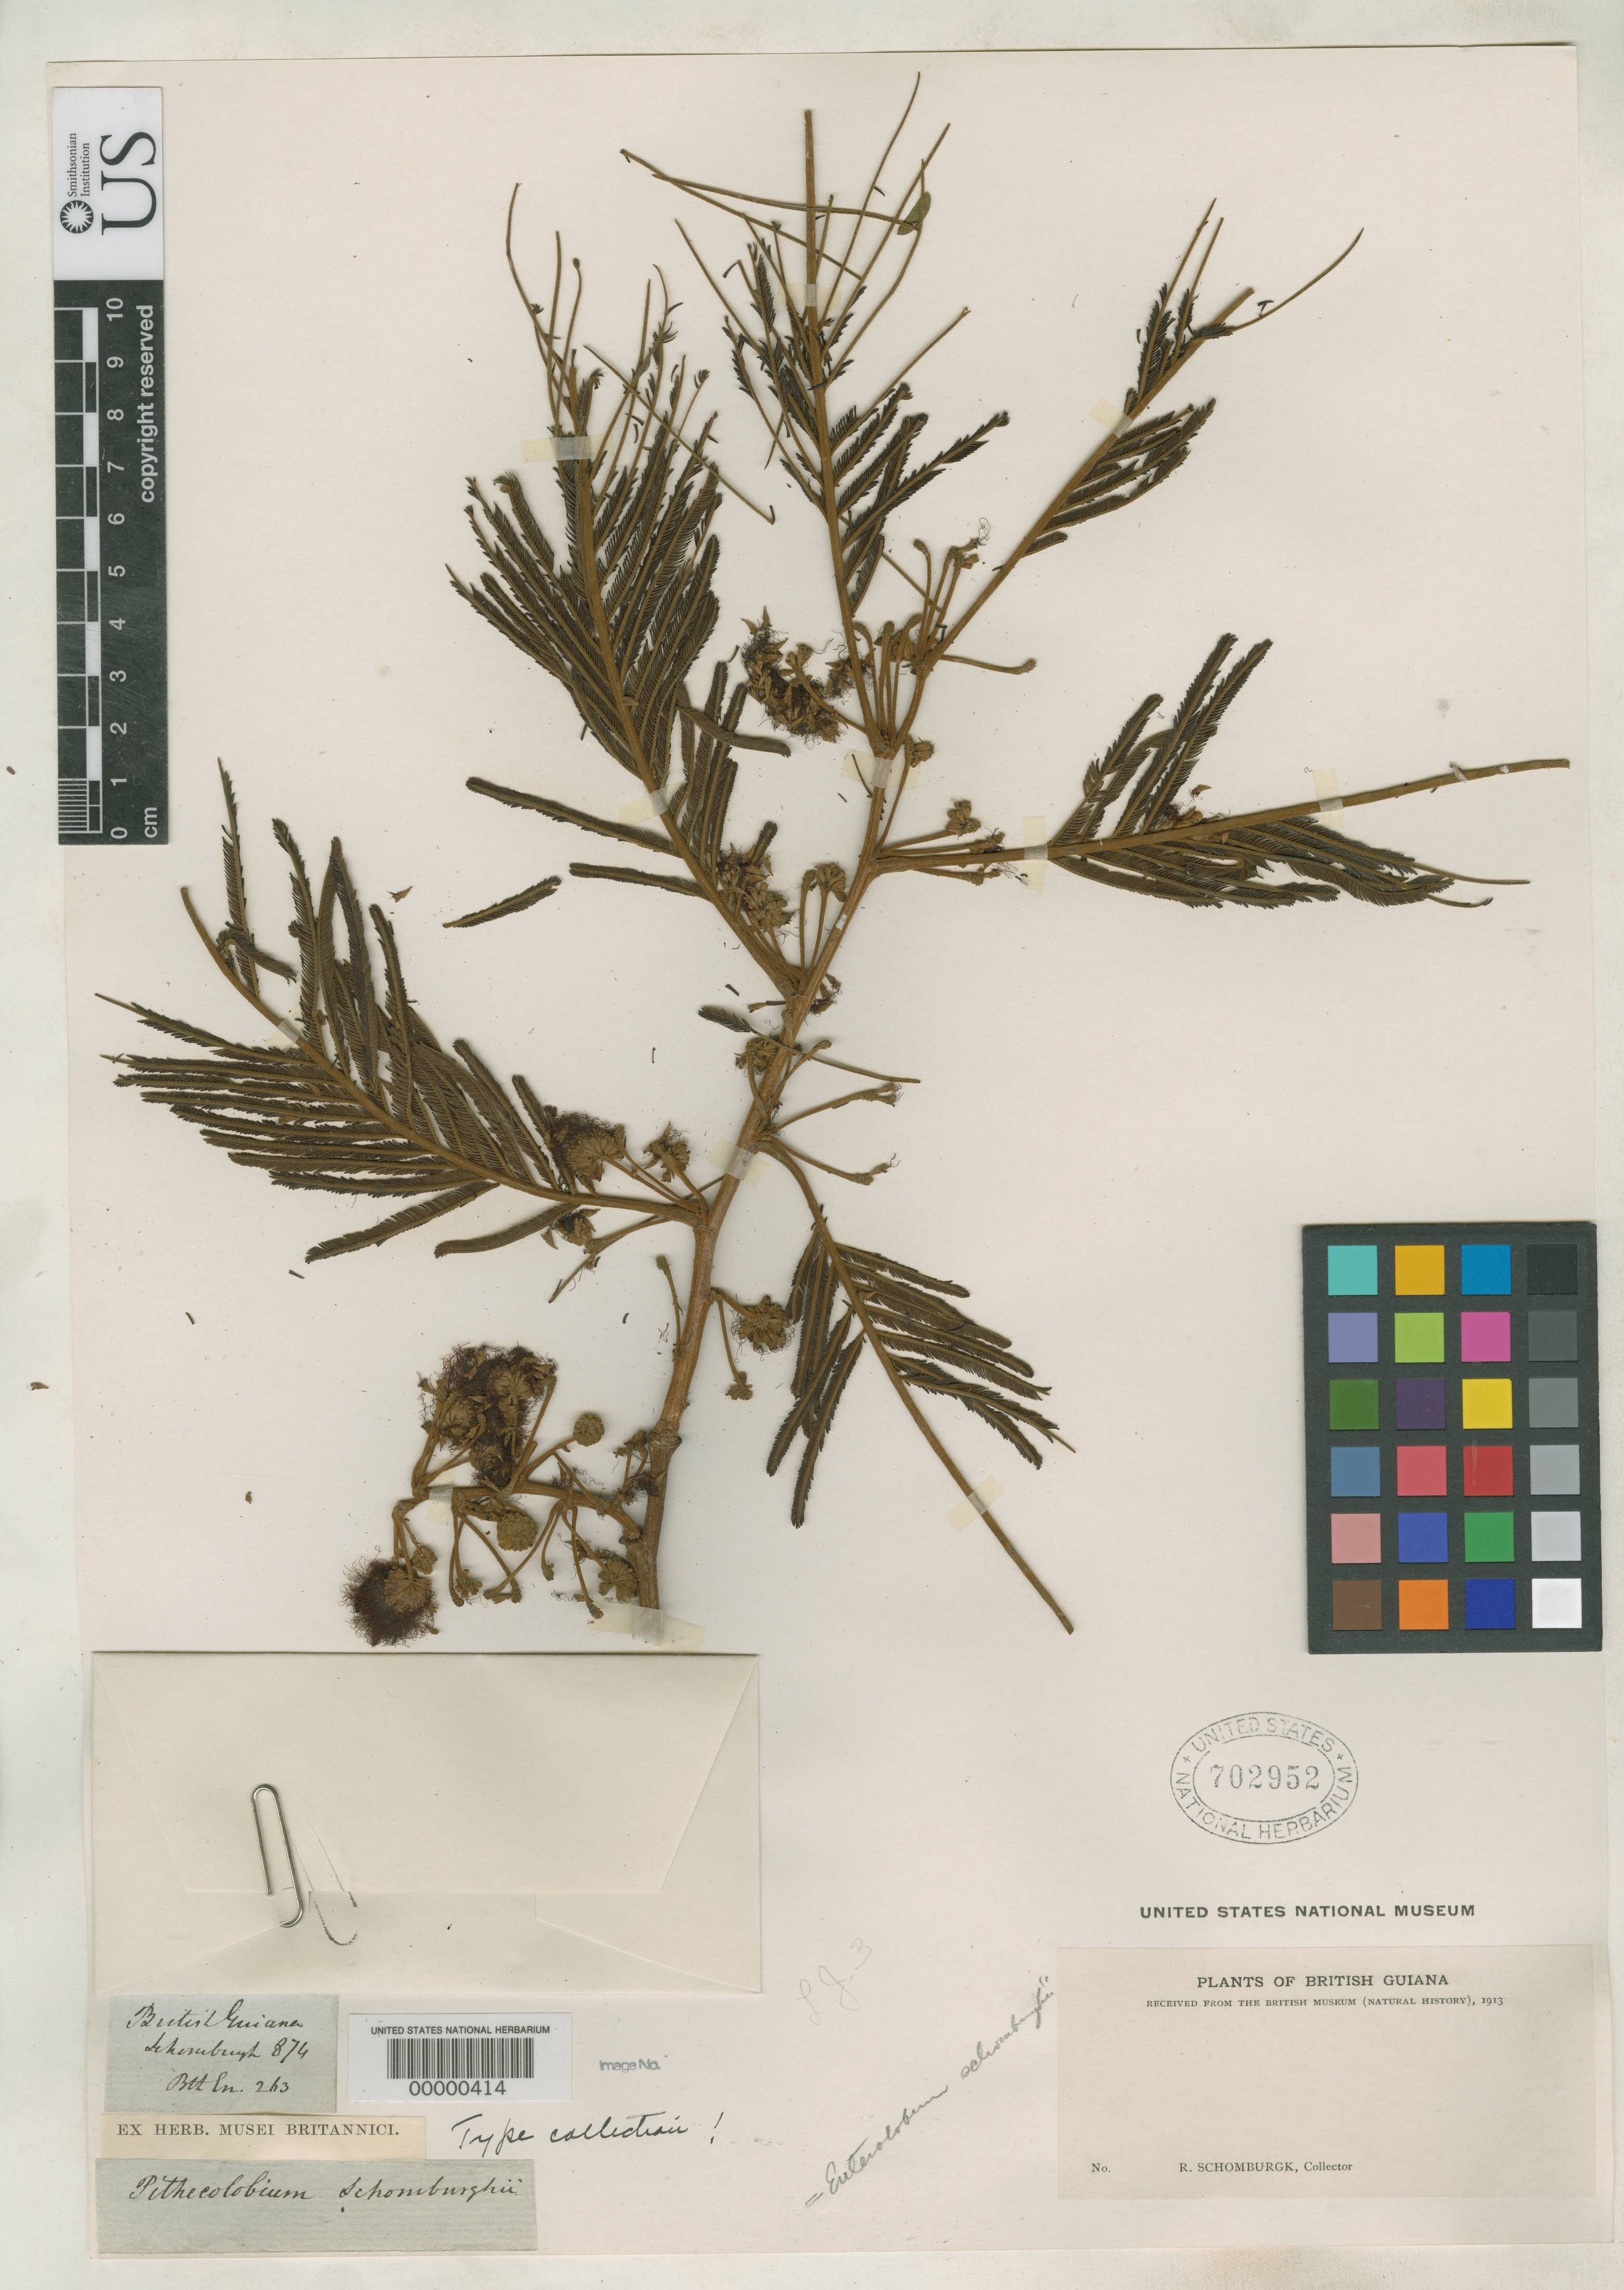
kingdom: Plantae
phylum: Tracheophyta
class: Magnoliopsida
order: Fabales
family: Fabaceae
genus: Pithecellobium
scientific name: Pithecellobium schomburgkii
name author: Benth.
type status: Isotype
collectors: R. H. Schomburgk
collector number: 874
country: Guyana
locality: Pedrero, Rio Negro.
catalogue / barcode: US 702952